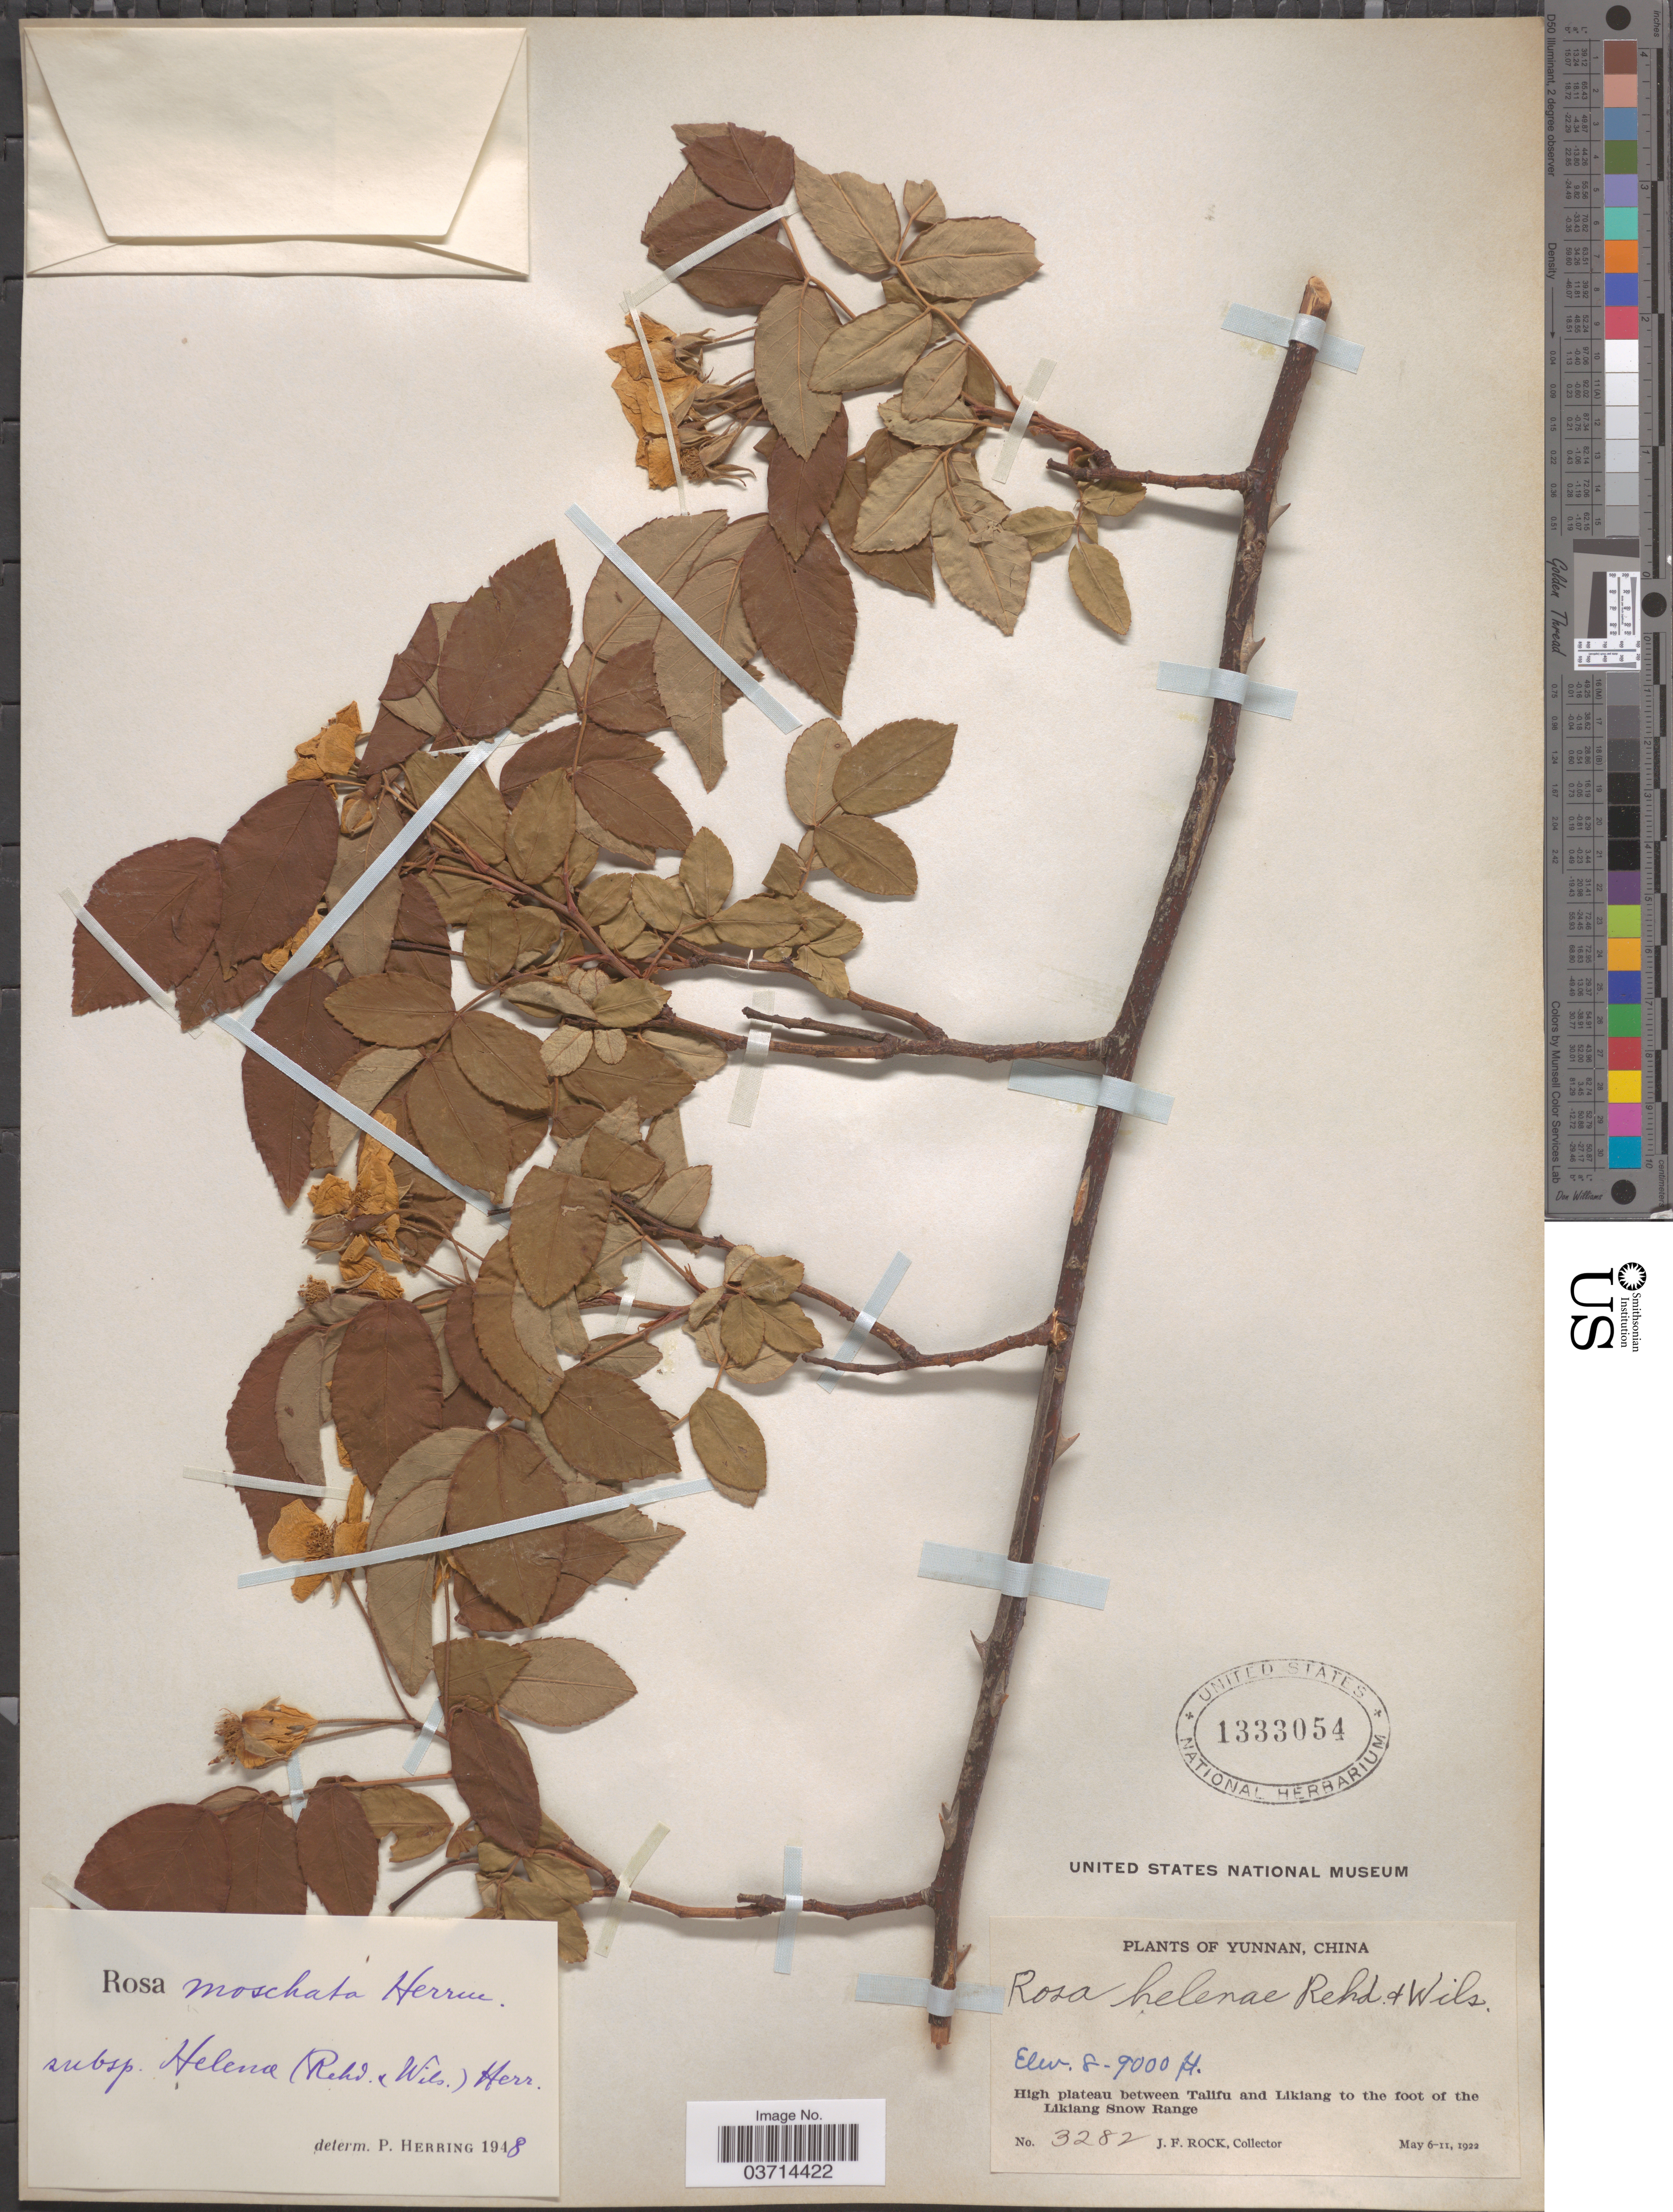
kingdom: Plantae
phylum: Tracheophyta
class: Magnoliopsida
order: Rosales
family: Rosaceae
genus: Rosa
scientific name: Rosa helenae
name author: Rehder & E.H. Wilson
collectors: J. Rock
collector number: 3282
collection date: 1922-05-06/1922-05-11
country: China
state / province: Yunnan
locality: High plateau between Talifu and Likiang to the foot of the Likiang Snow Range.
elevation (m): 2438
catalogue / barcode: US 1333054